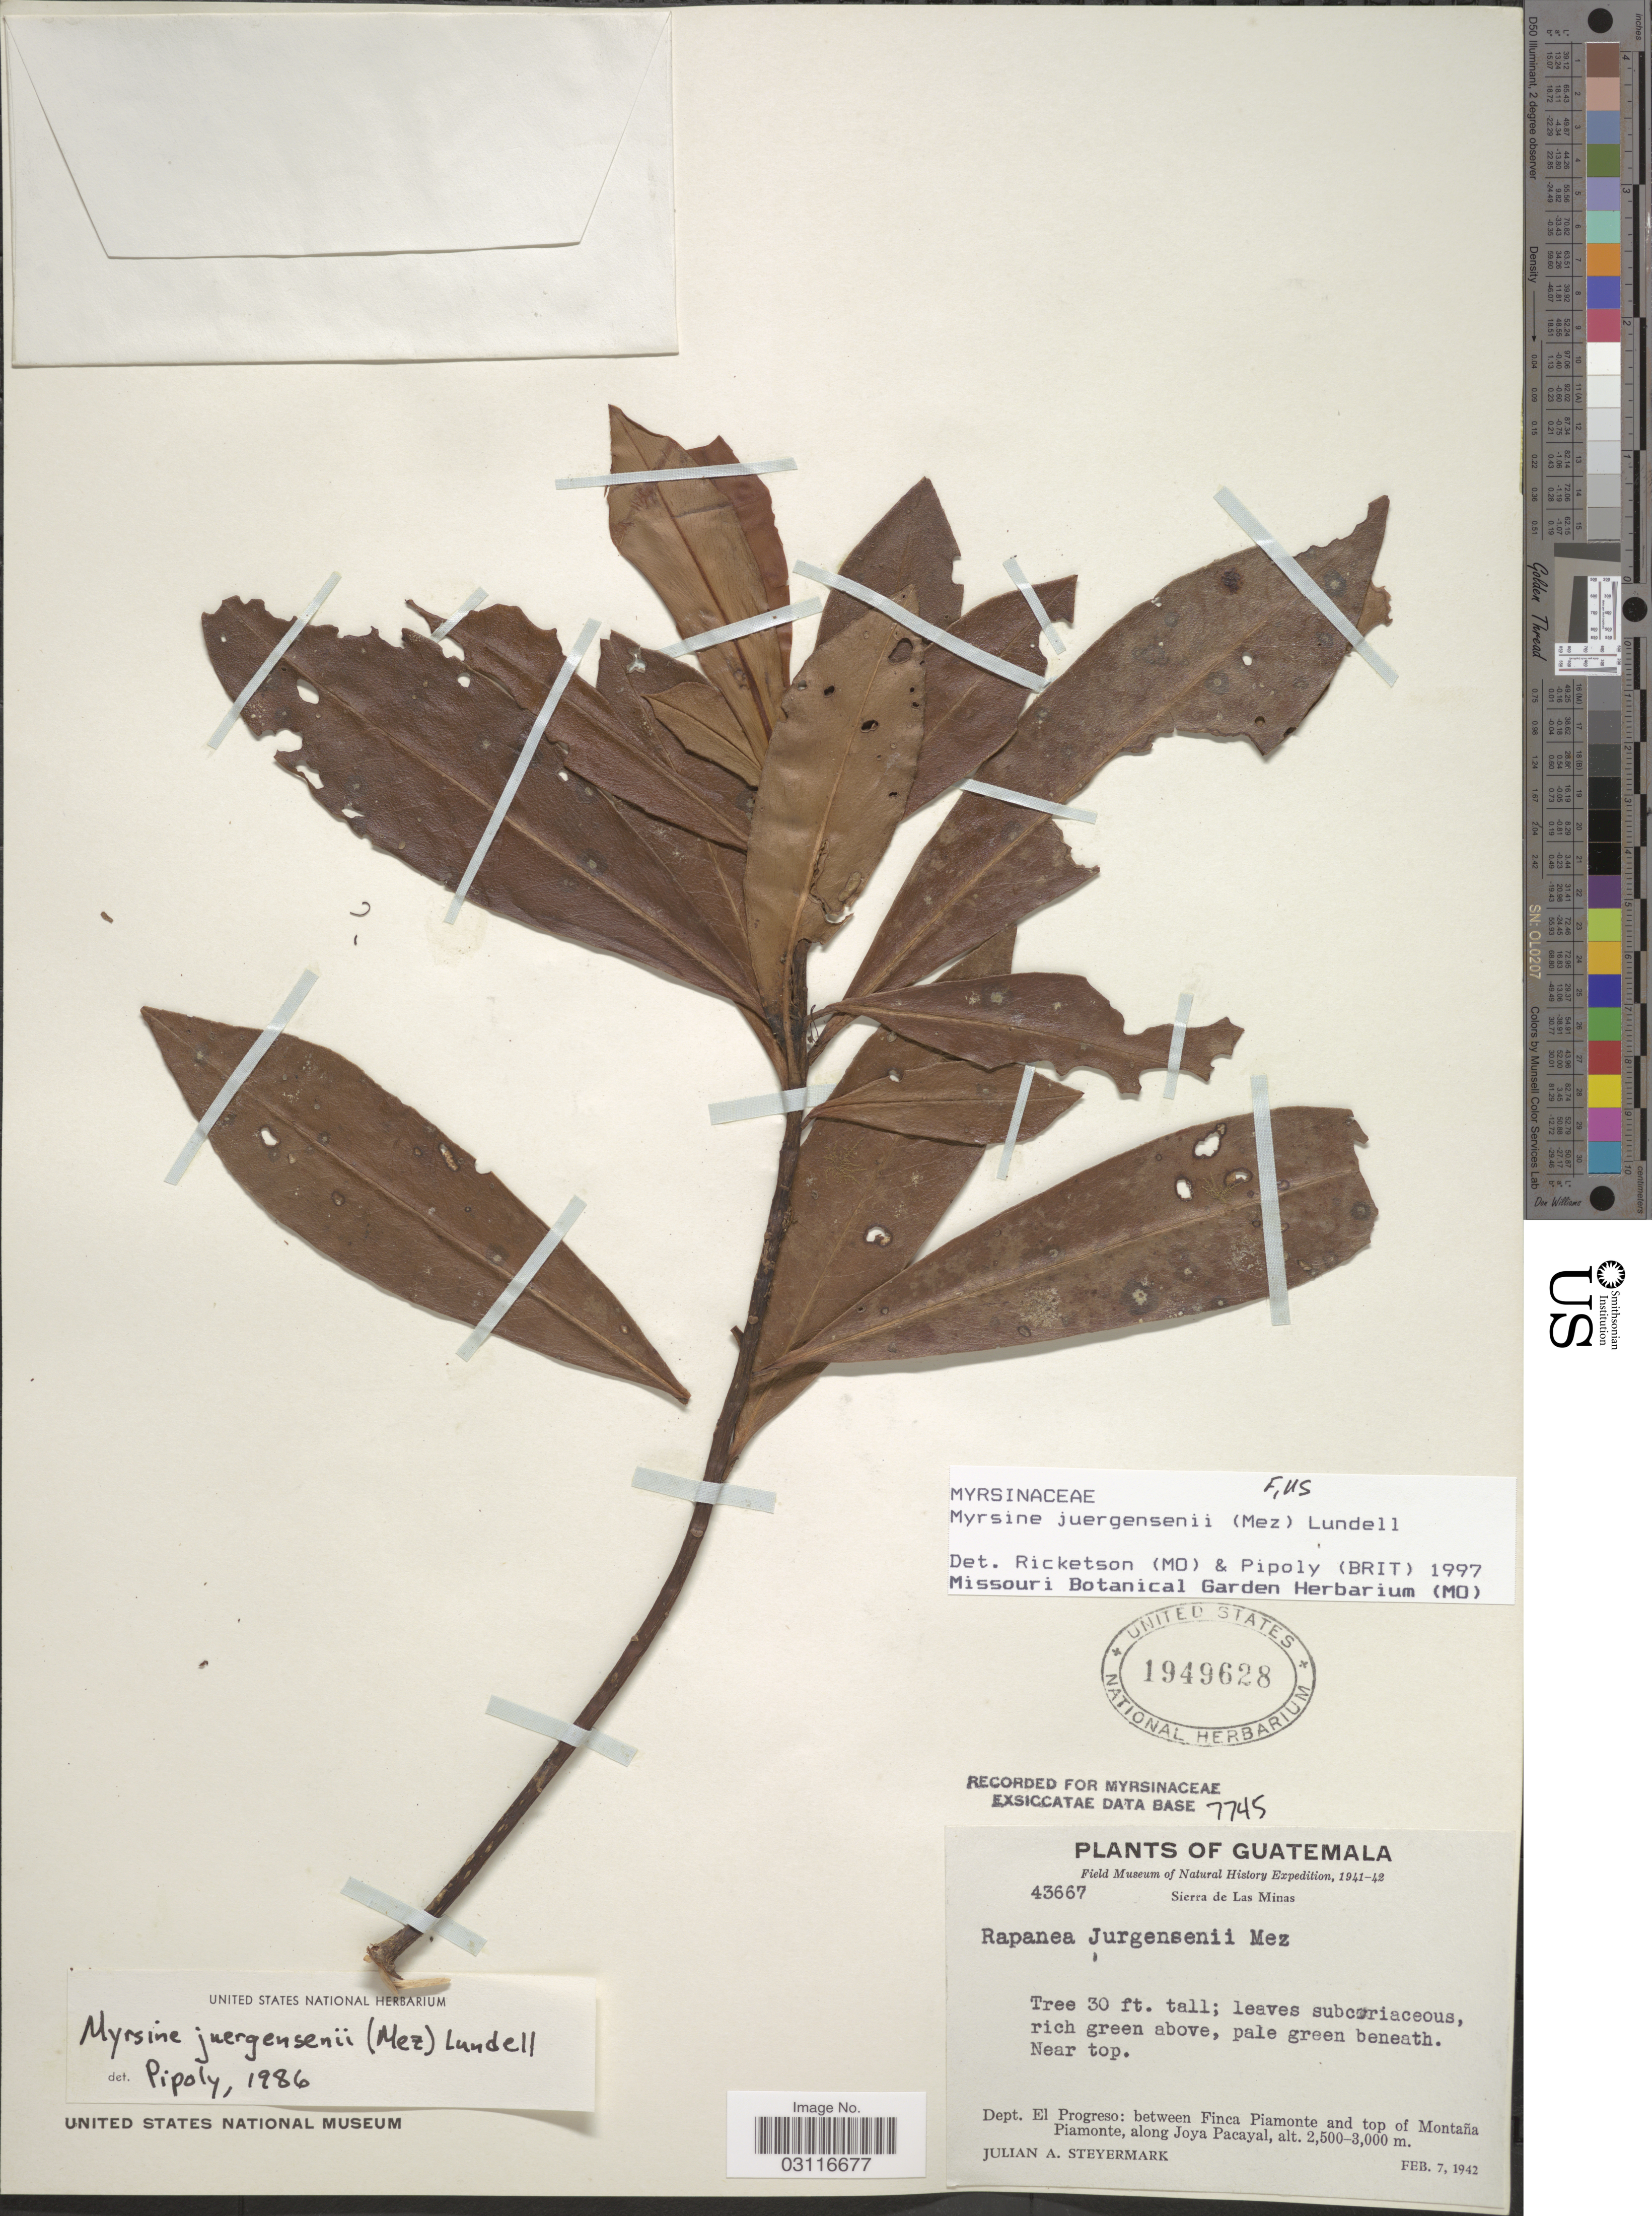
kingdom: Plantae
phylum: Tracheophyta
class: Magnoliopsida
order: Ericales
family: Primulaceae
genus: Myrsine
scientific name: Myrsine juergensenii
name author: (Mez) Lundell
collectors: J. Steyermark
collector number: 43667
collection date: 1942-02-07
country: Guatemala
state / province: El Progreso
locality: Dept. El Progreso: between Finca Piamonte and top of Montaña Piamonte, along Joya Pacayal.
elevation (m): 2500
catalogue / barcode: US 1949628